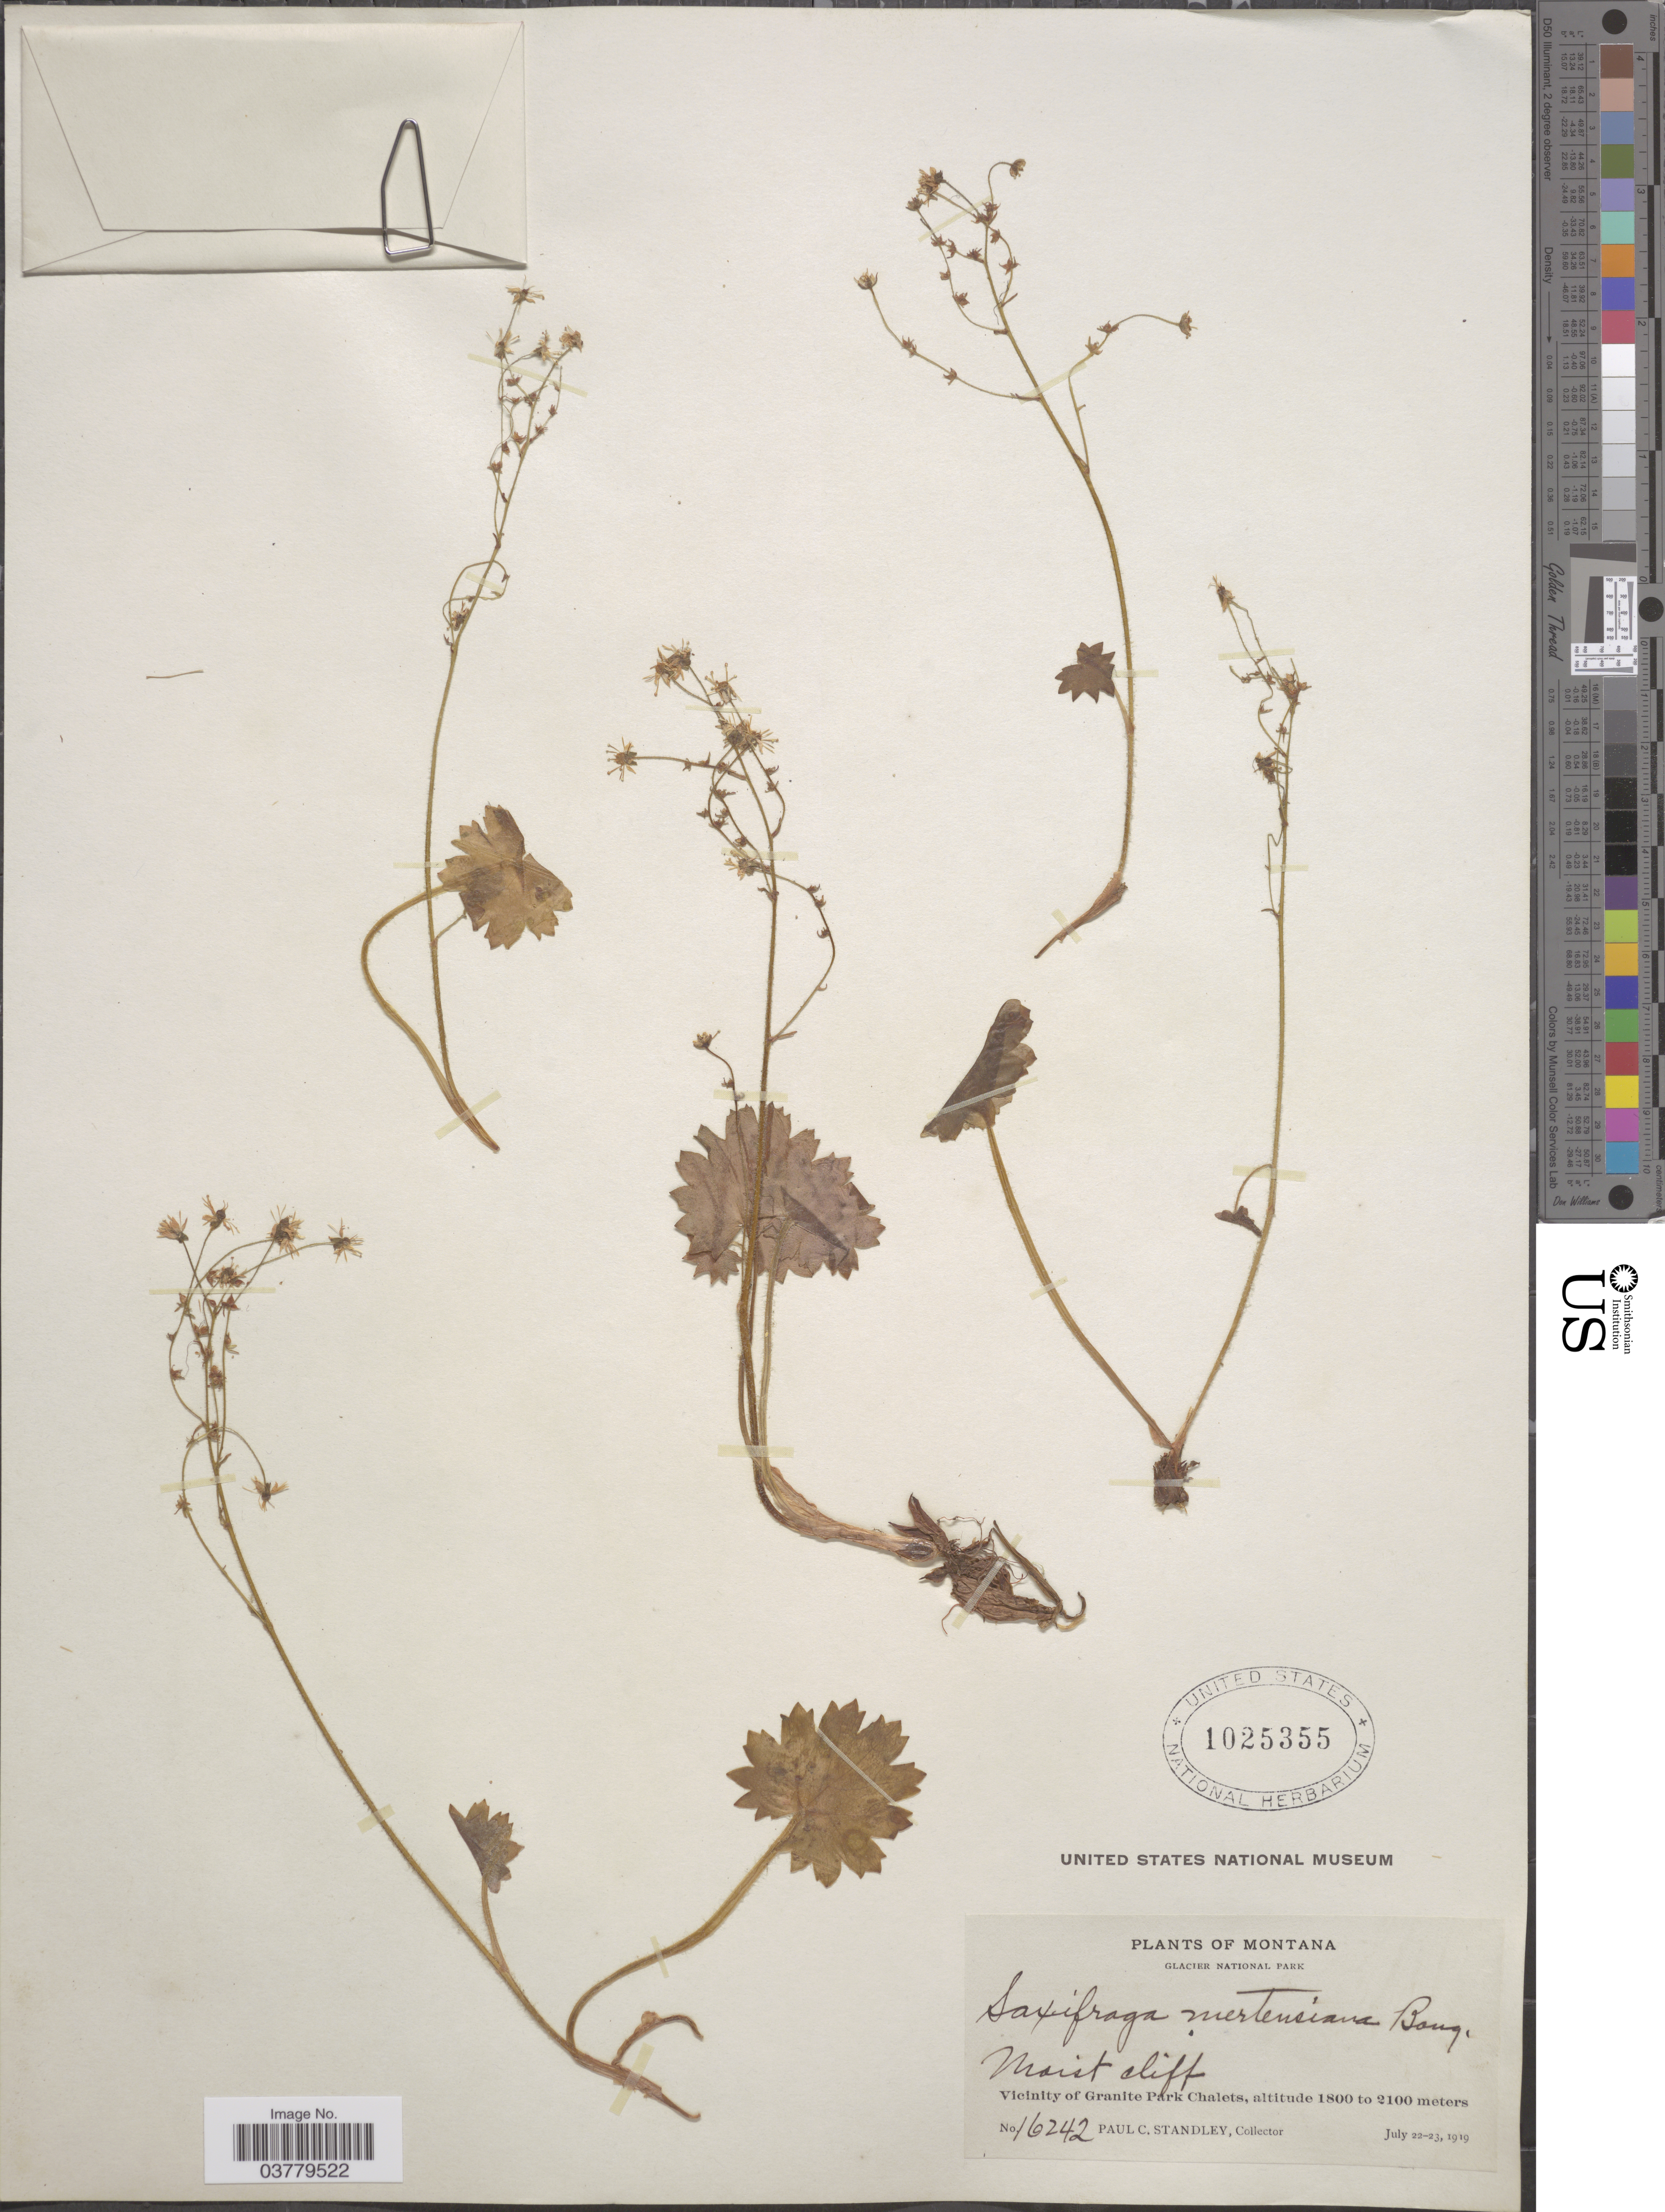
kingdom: Plantae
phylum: Tracheophyta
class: Magnoliopsida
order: Saxifragales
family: Saxifragaceae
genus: Saxifraga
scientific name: Saxifraga mertensiana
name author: Bong.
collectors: P. C. Standley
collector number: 16242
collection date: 1919-07-22/1919-07-23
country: United States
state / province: Montana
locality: Glacier National Park. Vicinity of Granite Park Chalets.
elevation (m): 1800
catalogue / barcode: US 1025355